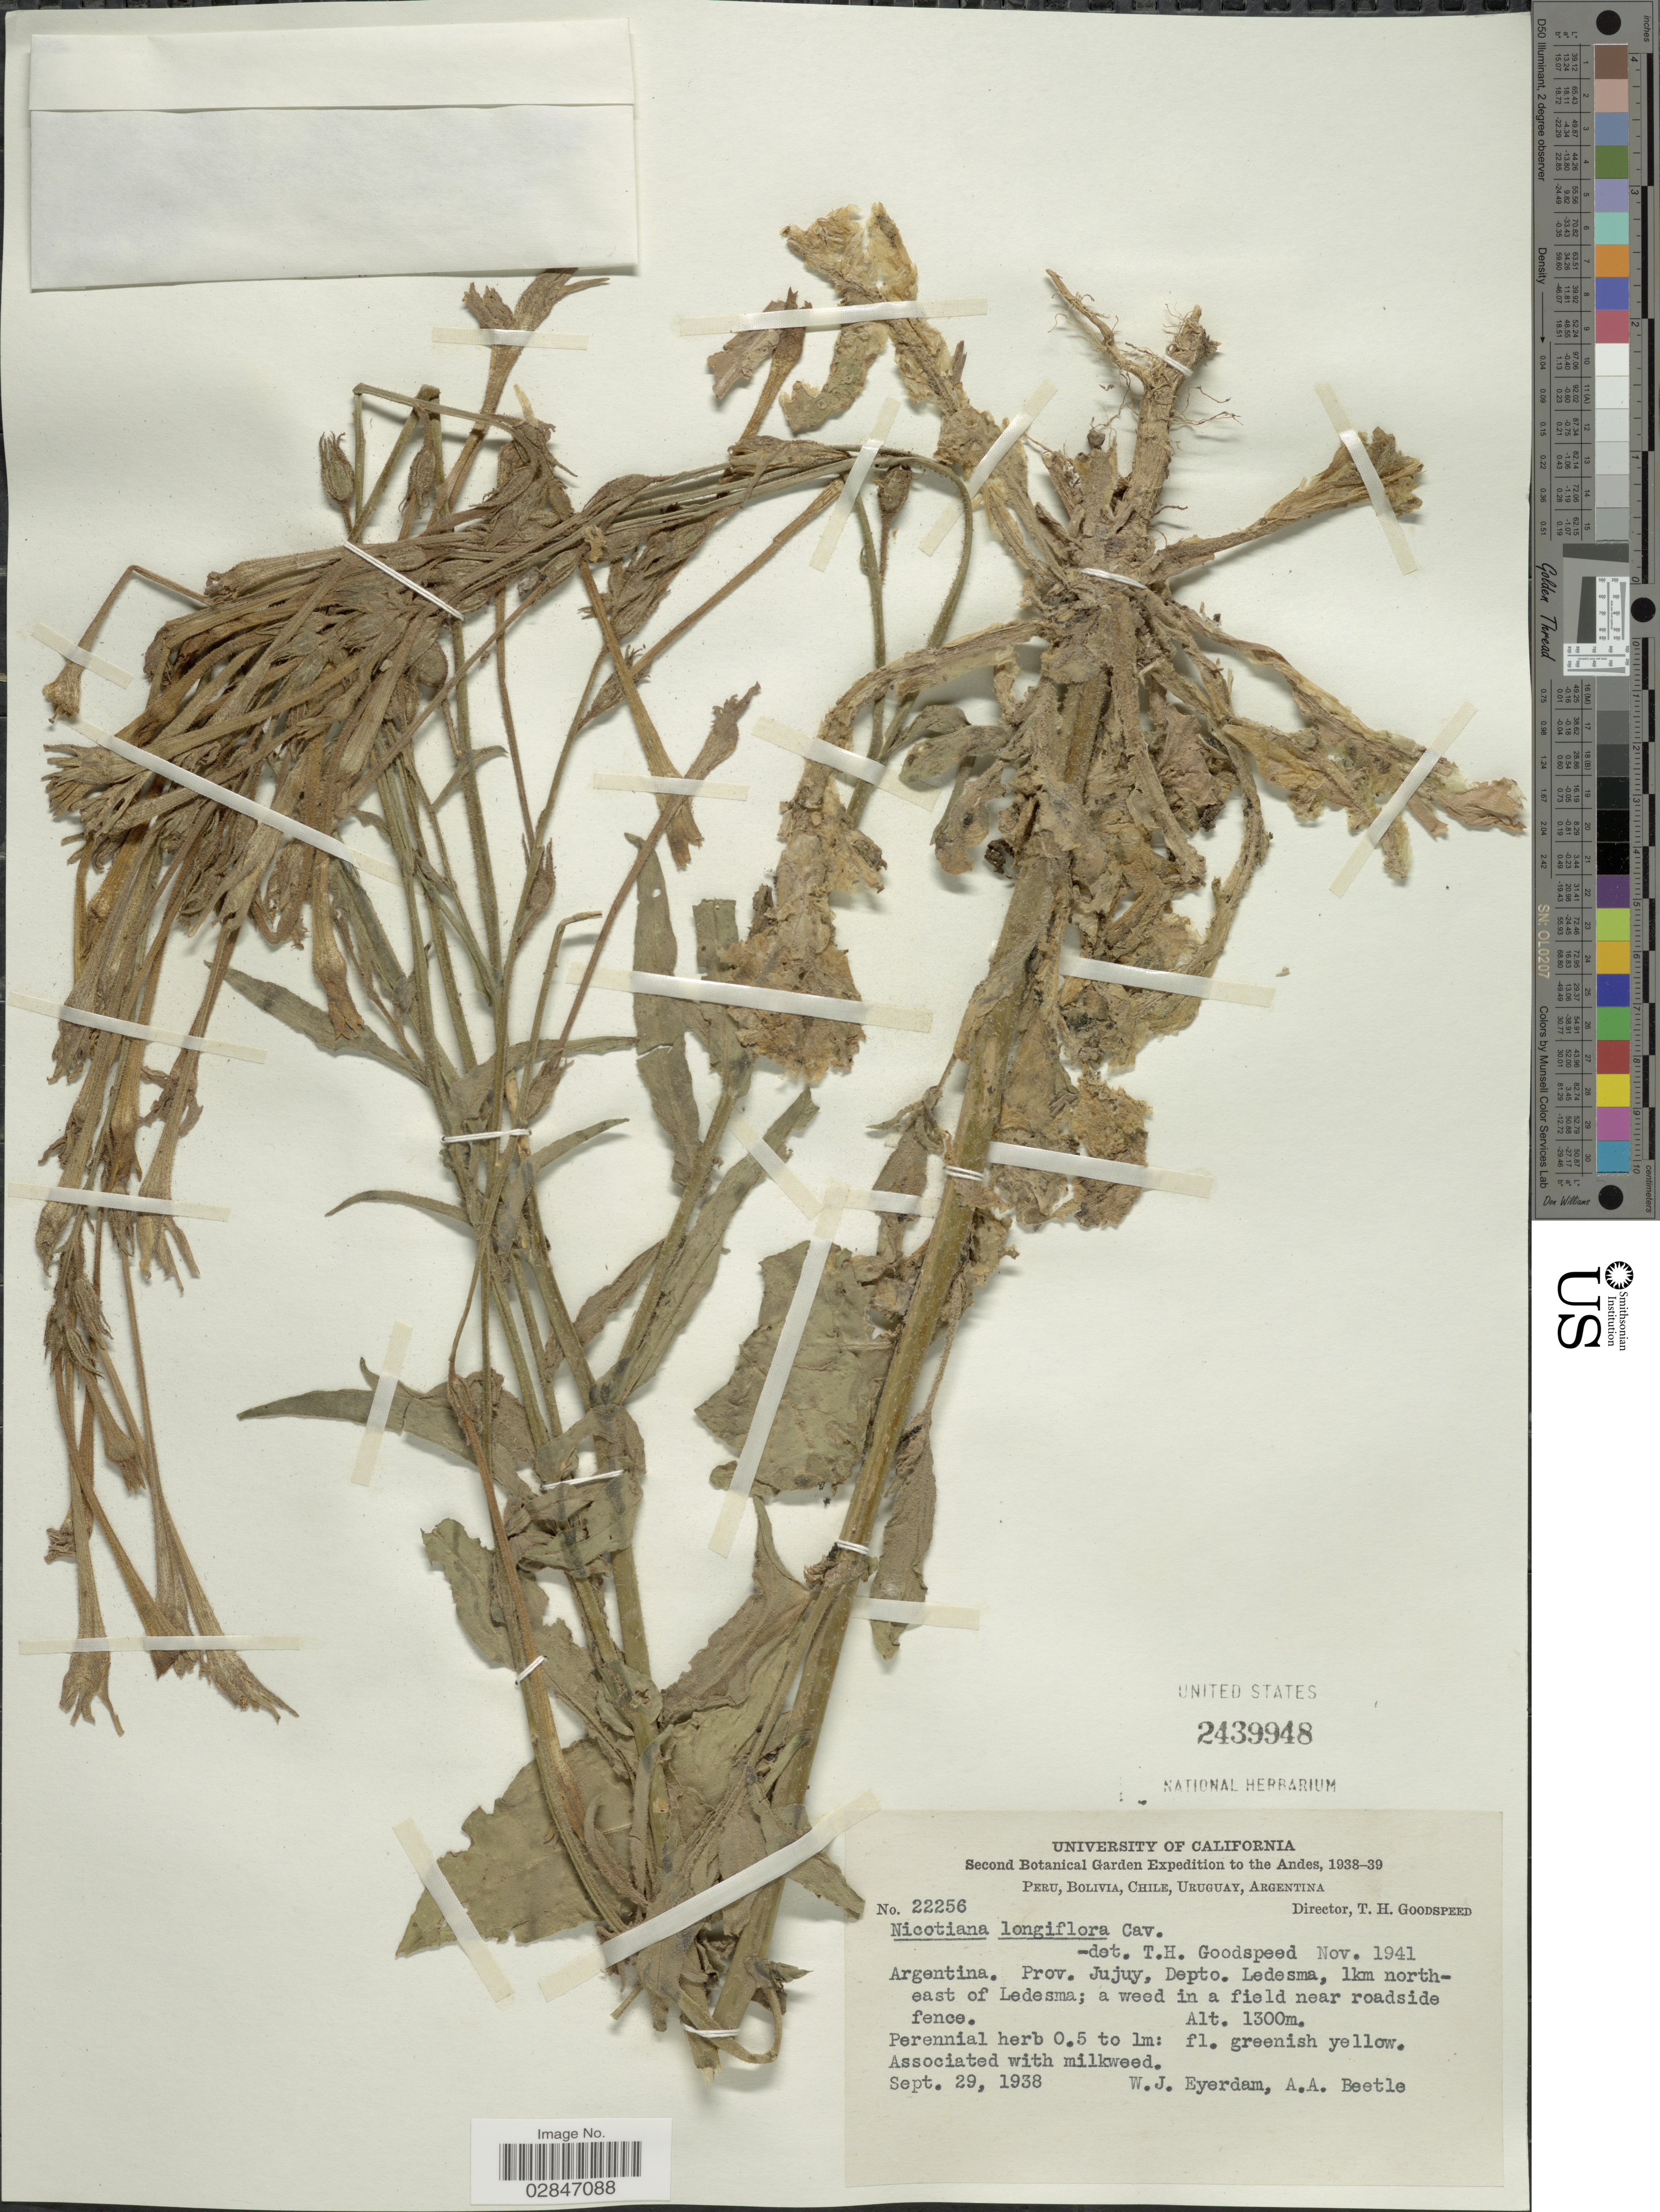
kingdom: Plantae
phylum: Tracheophyta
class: Magnoliopsida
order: Solanales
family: Solanaceae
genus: Nicotiana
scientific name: Nicotiana longiflora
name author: Cav.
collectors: W. J. Eyerdam & A. A. Beetle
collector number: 22256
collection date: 1938-09-29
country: Argentina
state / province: Jujuy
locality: The Andes, Prov. Jujuy, Depto. Ledesma, 1km northeast of Ledesma.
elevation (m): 1300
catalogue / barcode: US 2439948